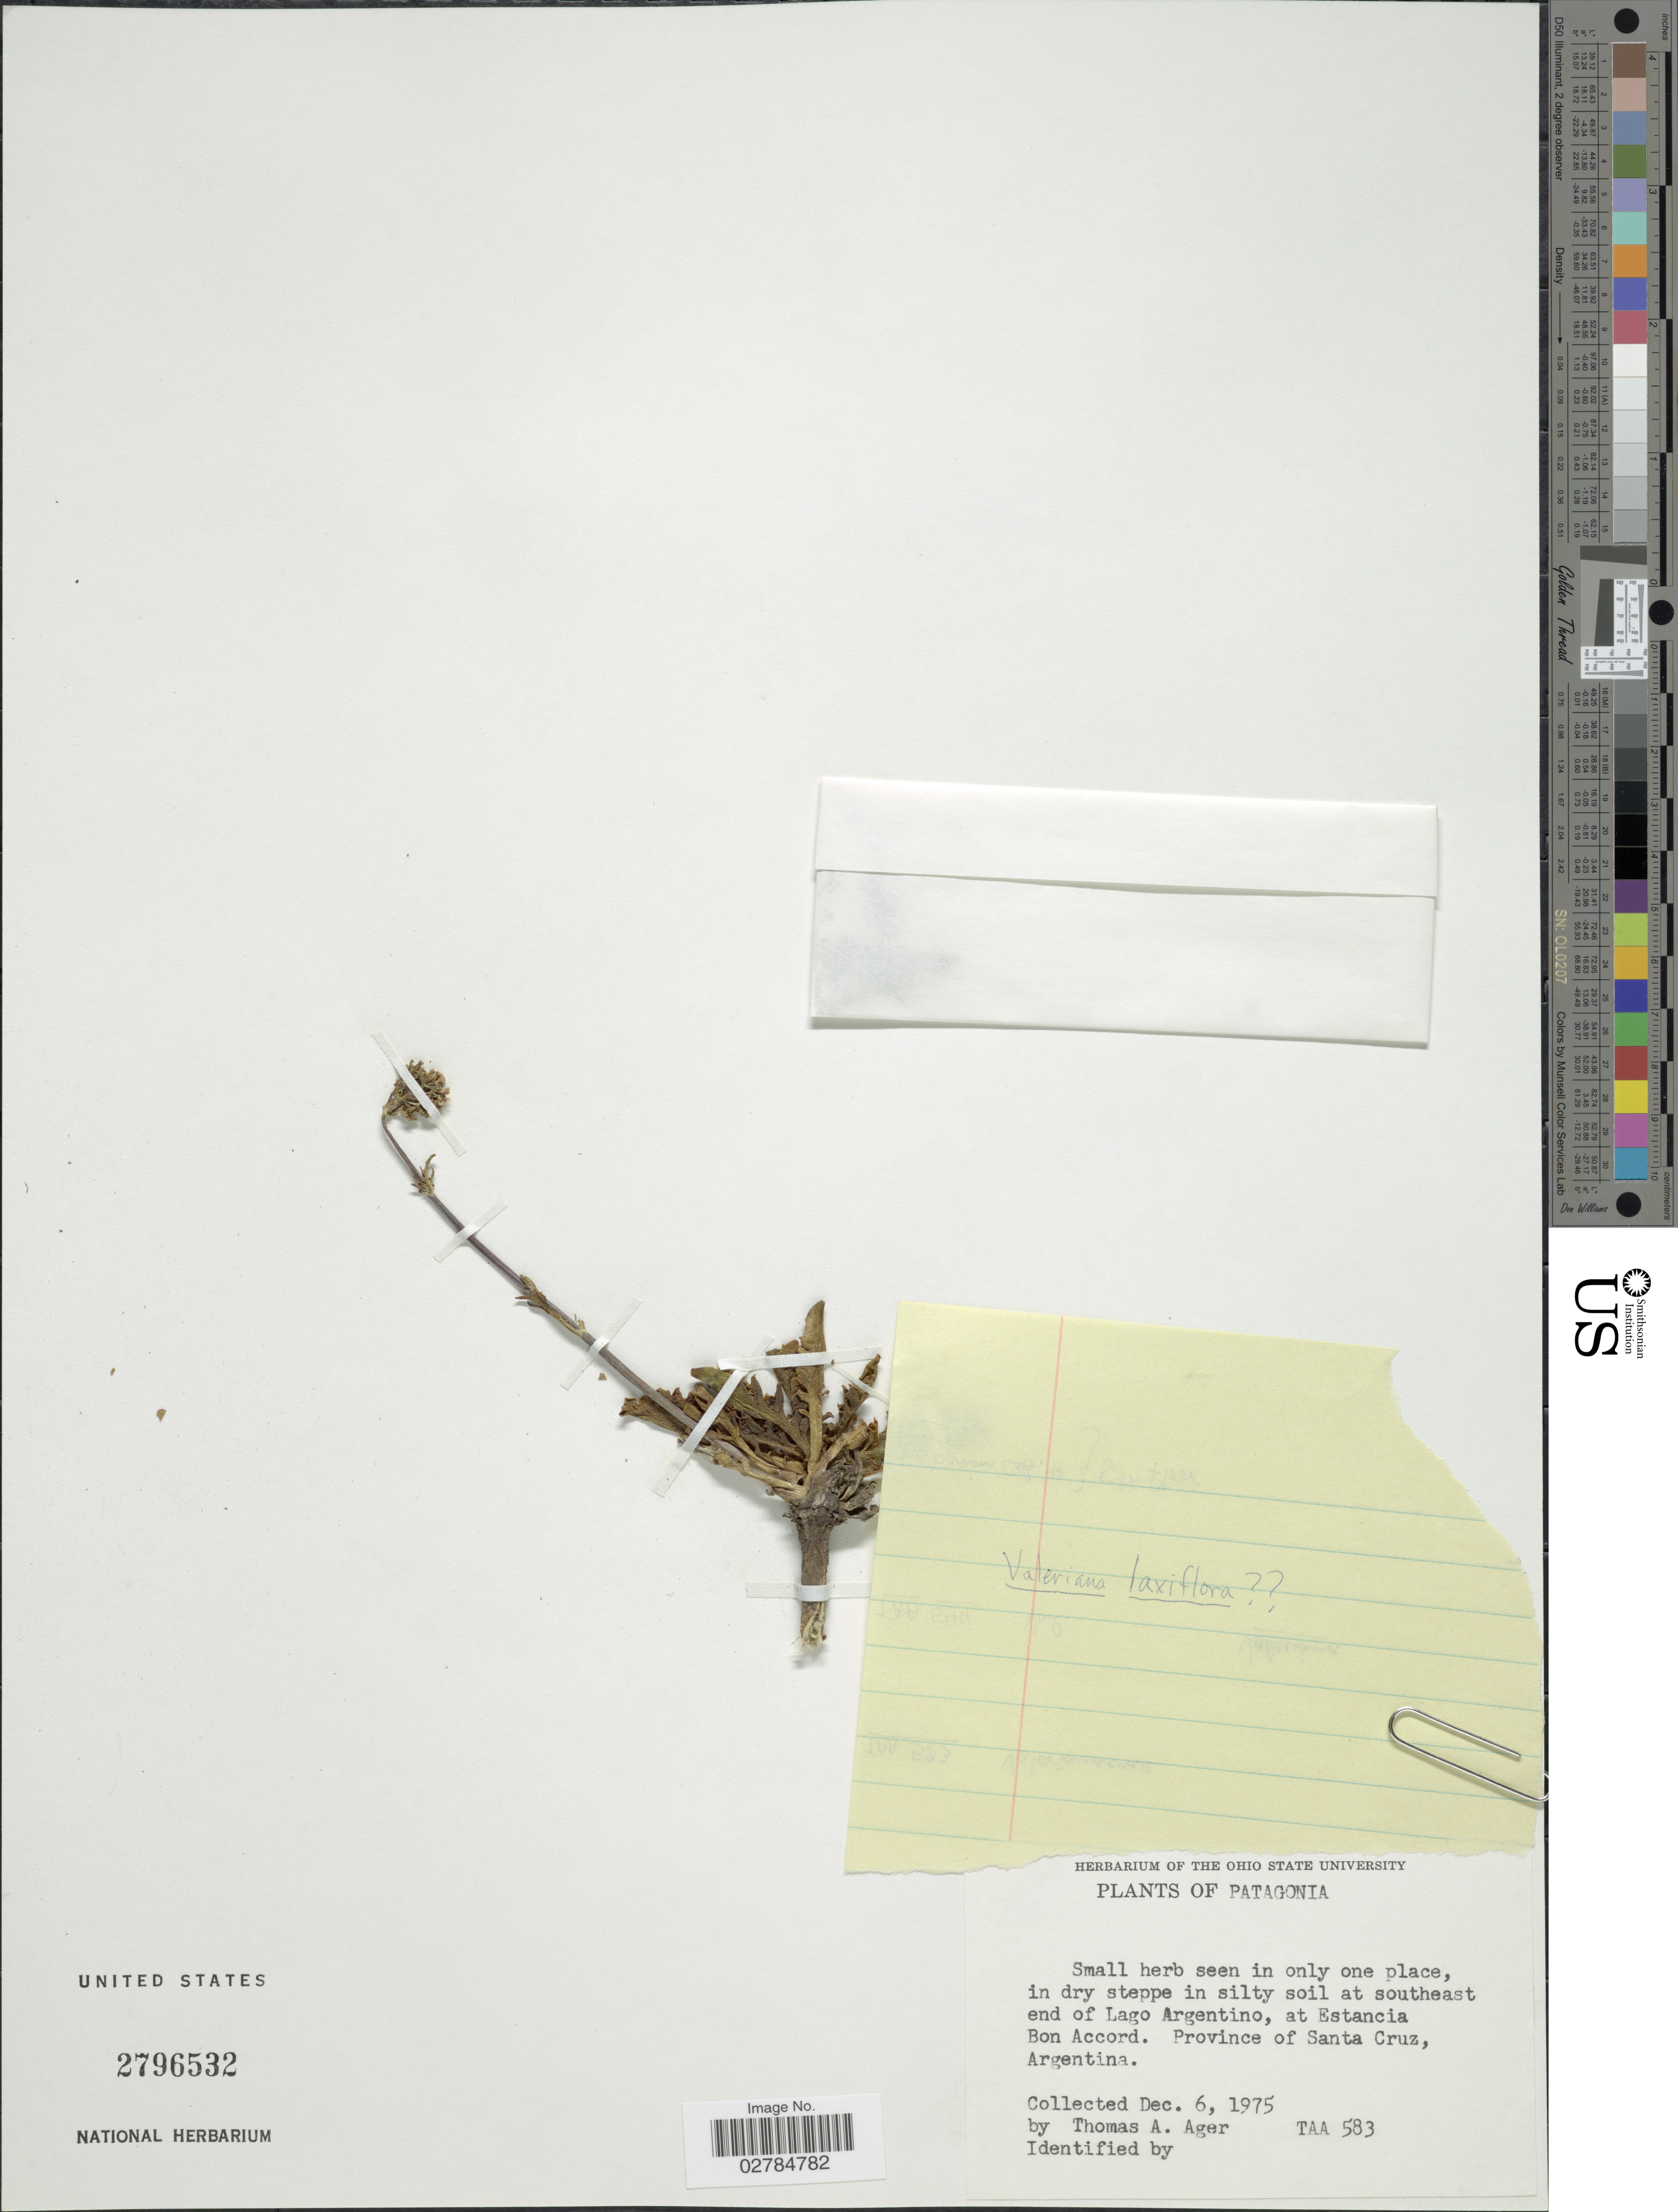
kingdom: Plantae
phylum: Tracheophyta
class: Magnoliopsida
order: Dipsacales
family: Caprifoliaceae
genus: Valeriana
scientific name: Valeriana laxiflora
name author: DC.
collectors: T. A. Ager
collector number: TAA583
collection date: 1975-12-06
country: Argentina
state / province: Santa Cruz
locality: Patagonia. Southeast end of Lago Argentino, at Estancia Bon Accord.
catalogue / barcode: US 2796532